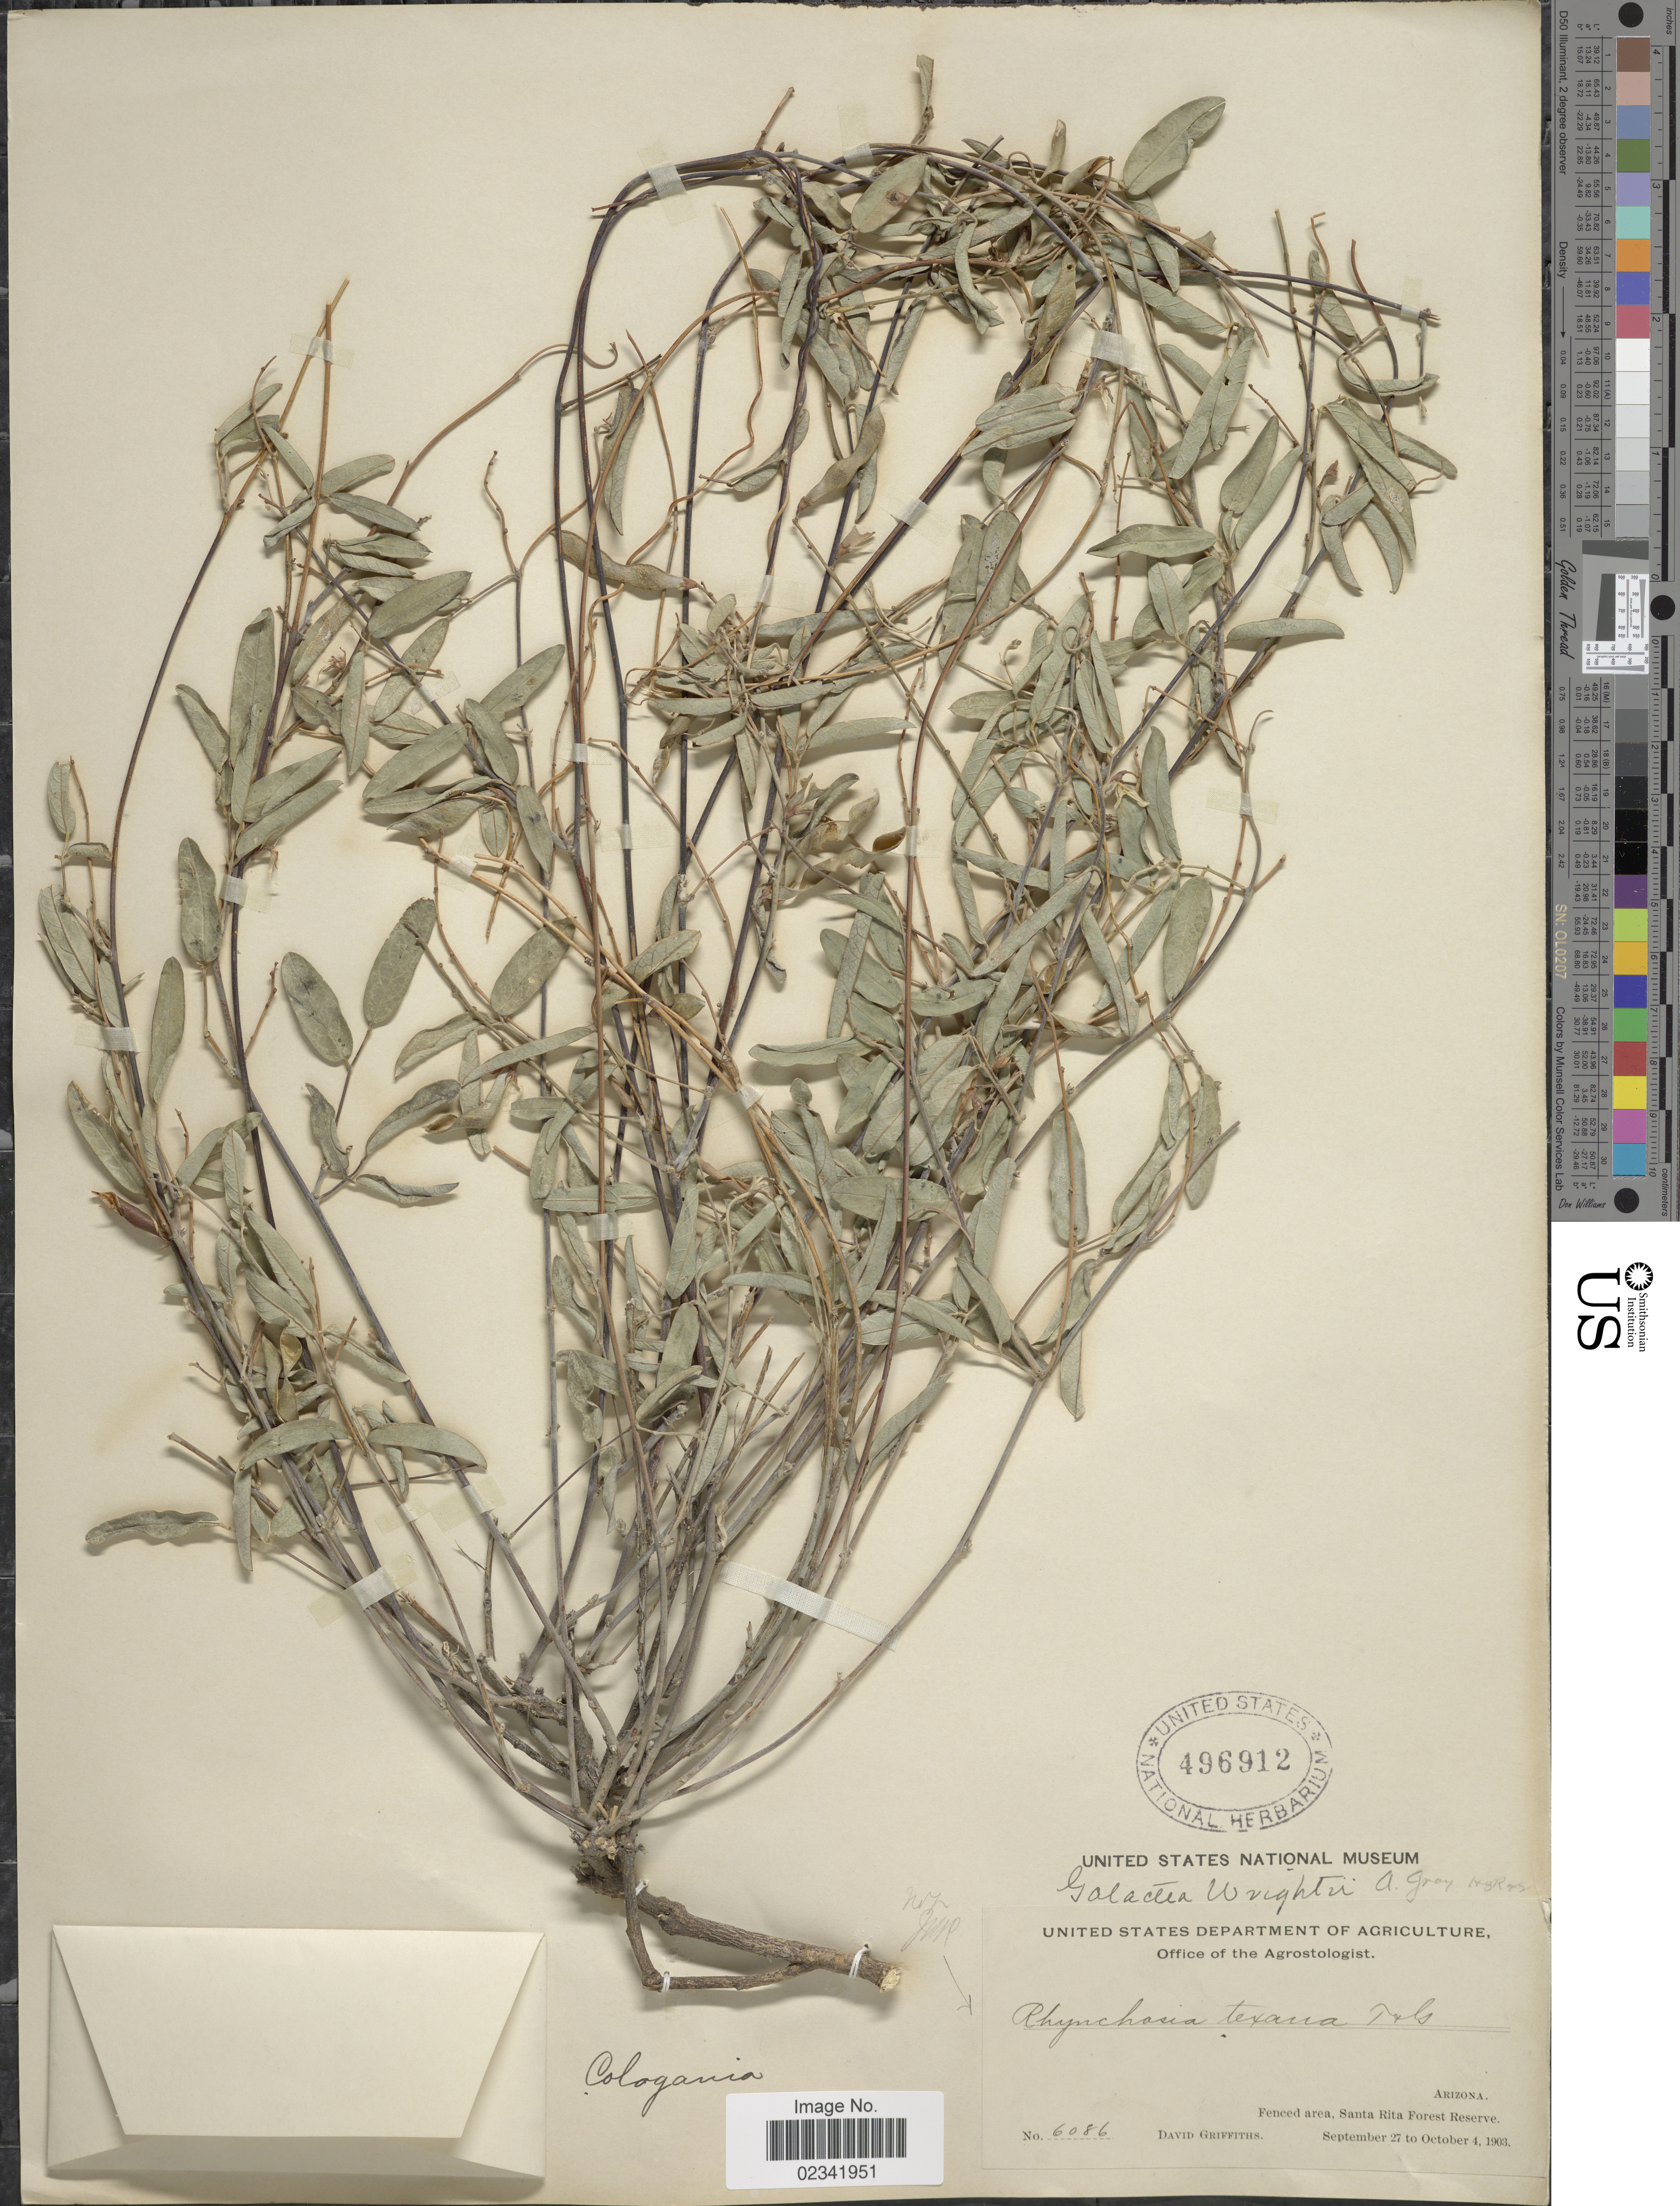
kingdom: Plantae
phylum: Tracheophyta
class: Magnoliopsida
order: Fabales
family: Fabaceae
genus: Galactia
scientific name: Galactia wrightii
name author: A. Gray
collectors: D. Griffiths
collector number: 6086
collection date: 1903-09-29/1903-10-04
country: United States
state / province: Arizona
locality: Fenced area, Santa Rita Forest Reserve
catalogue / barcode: US 496912